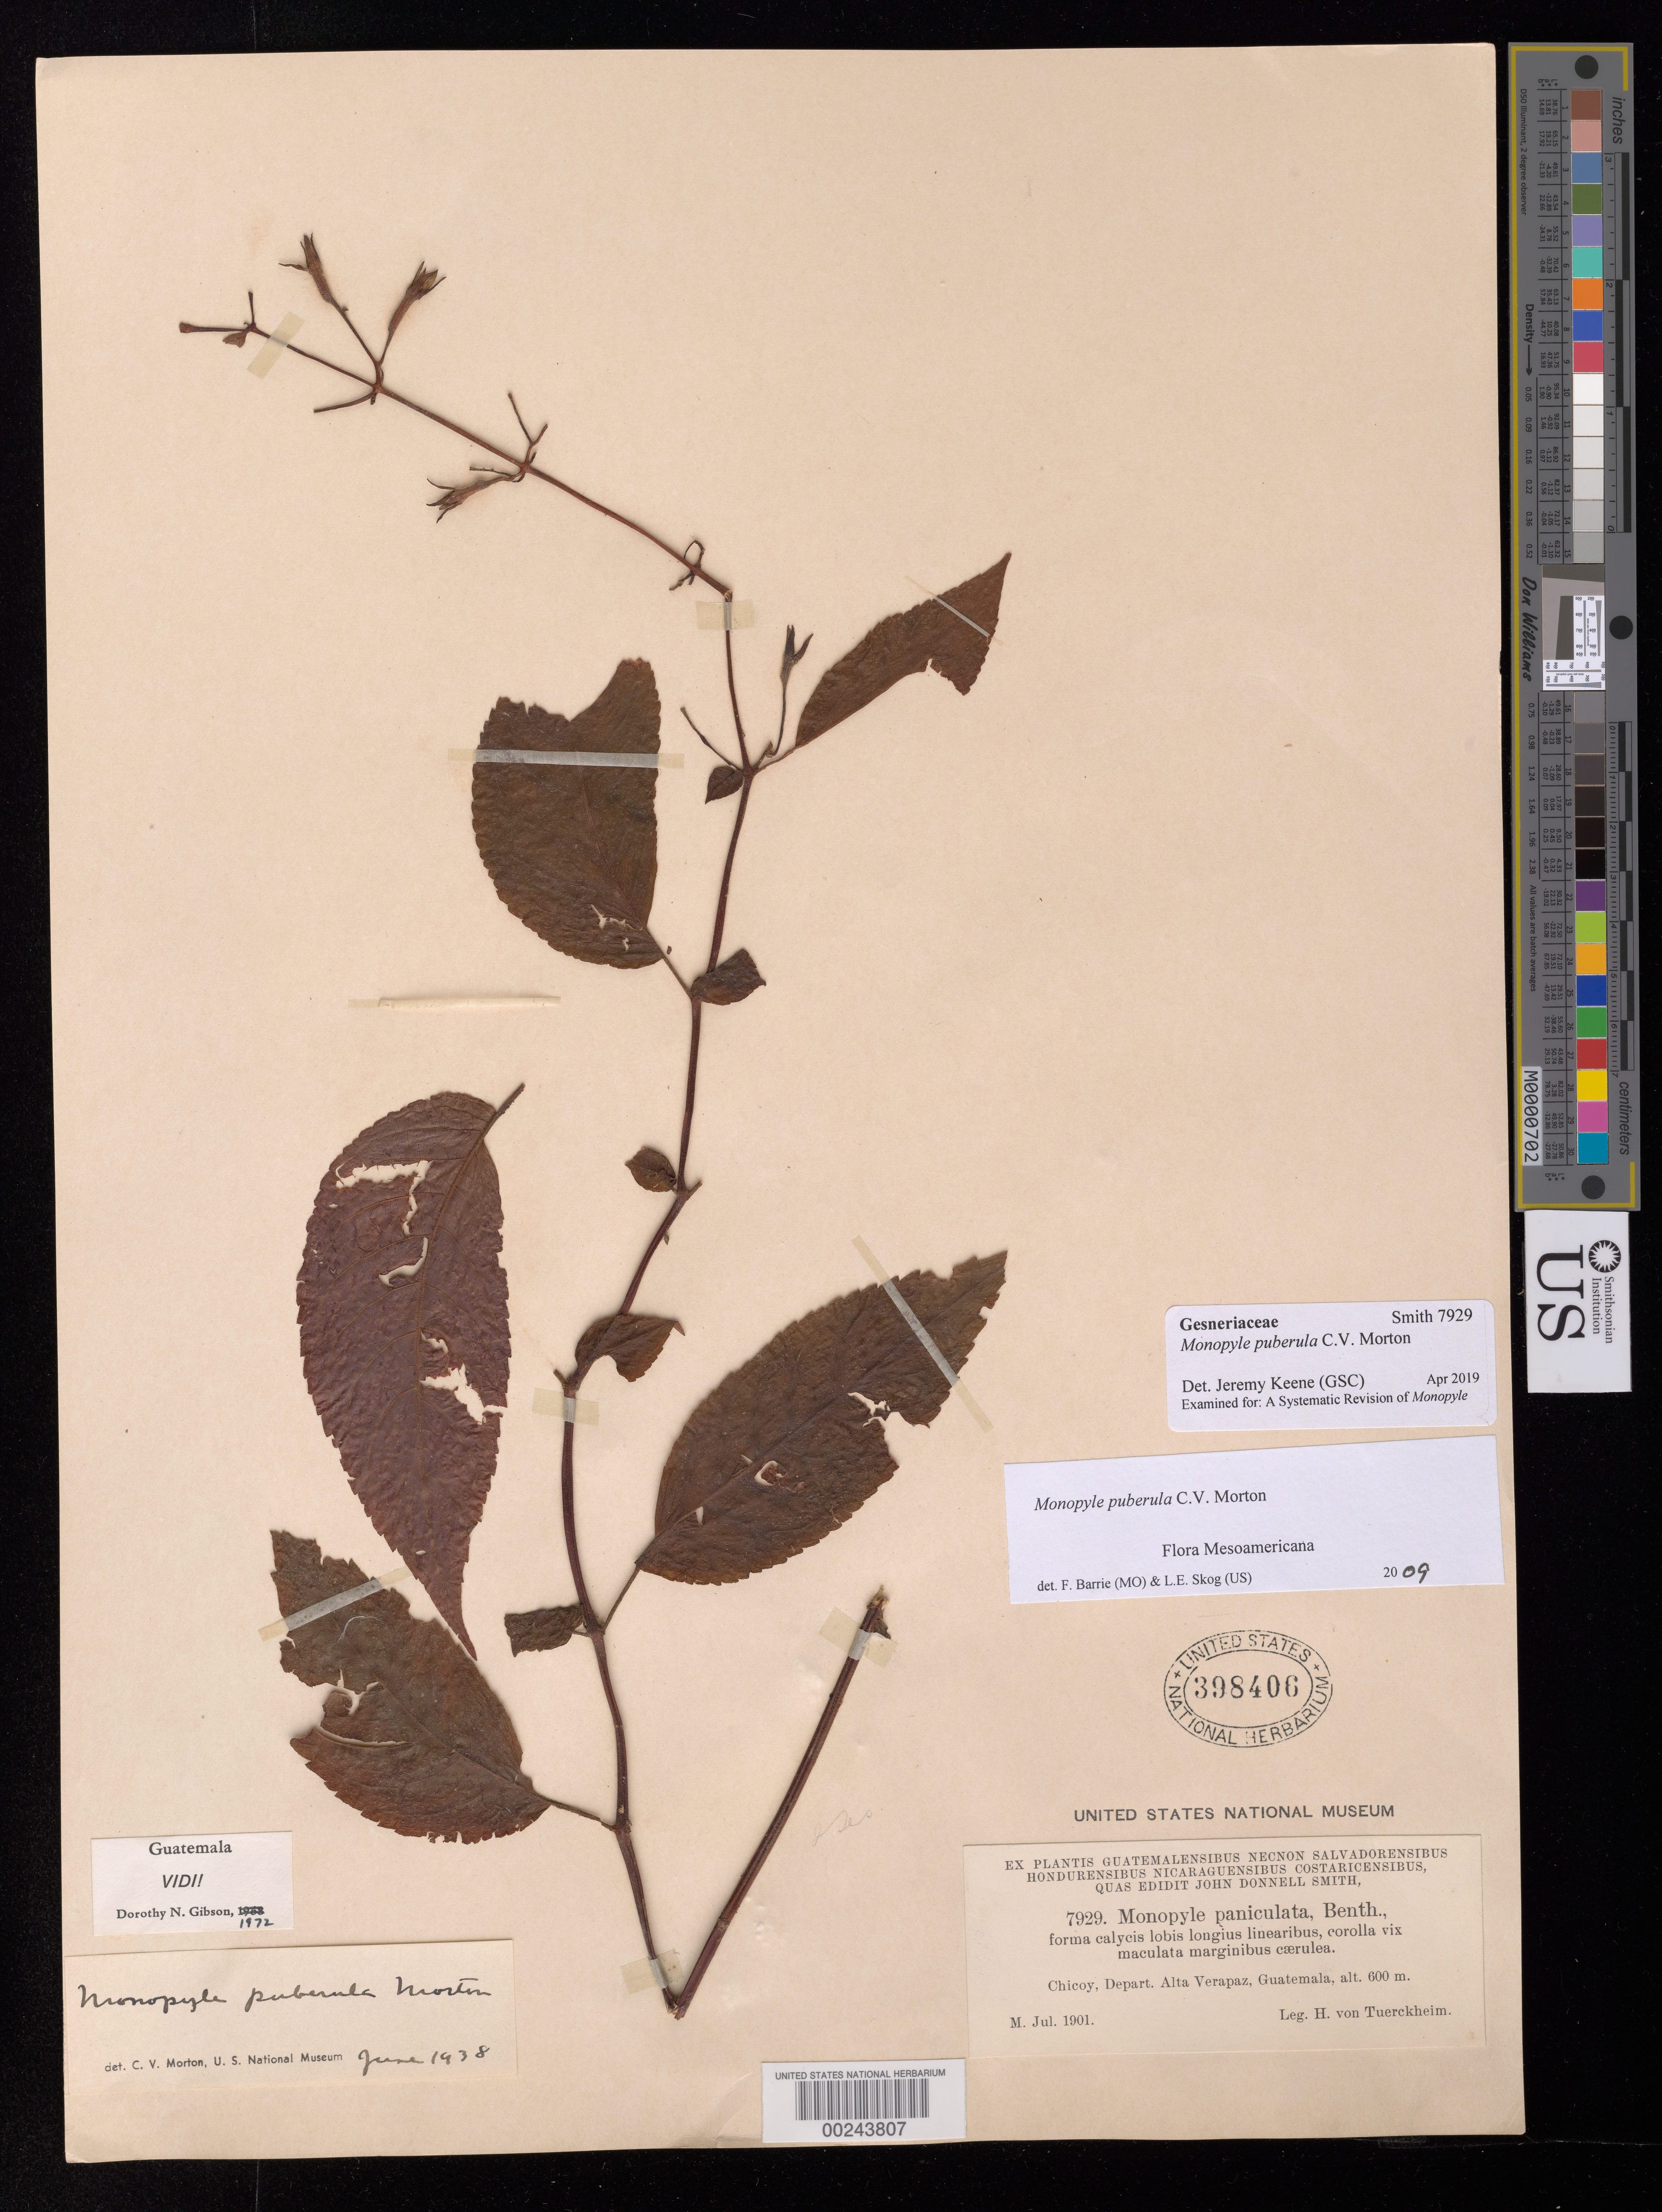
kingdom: Plantae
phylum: Tracheophyta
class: Magnoliopsida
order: Lamiales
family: Gesneriaceae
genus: Monopyle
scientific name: Monopyle puberula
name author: C.V. Morton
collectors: H. von Türckheim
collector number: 7929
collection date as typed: Jul 1901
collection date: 1901-07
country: Guatemala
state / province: Alta Verapaz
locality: Chicoy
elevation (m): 600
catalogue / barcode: US 398406